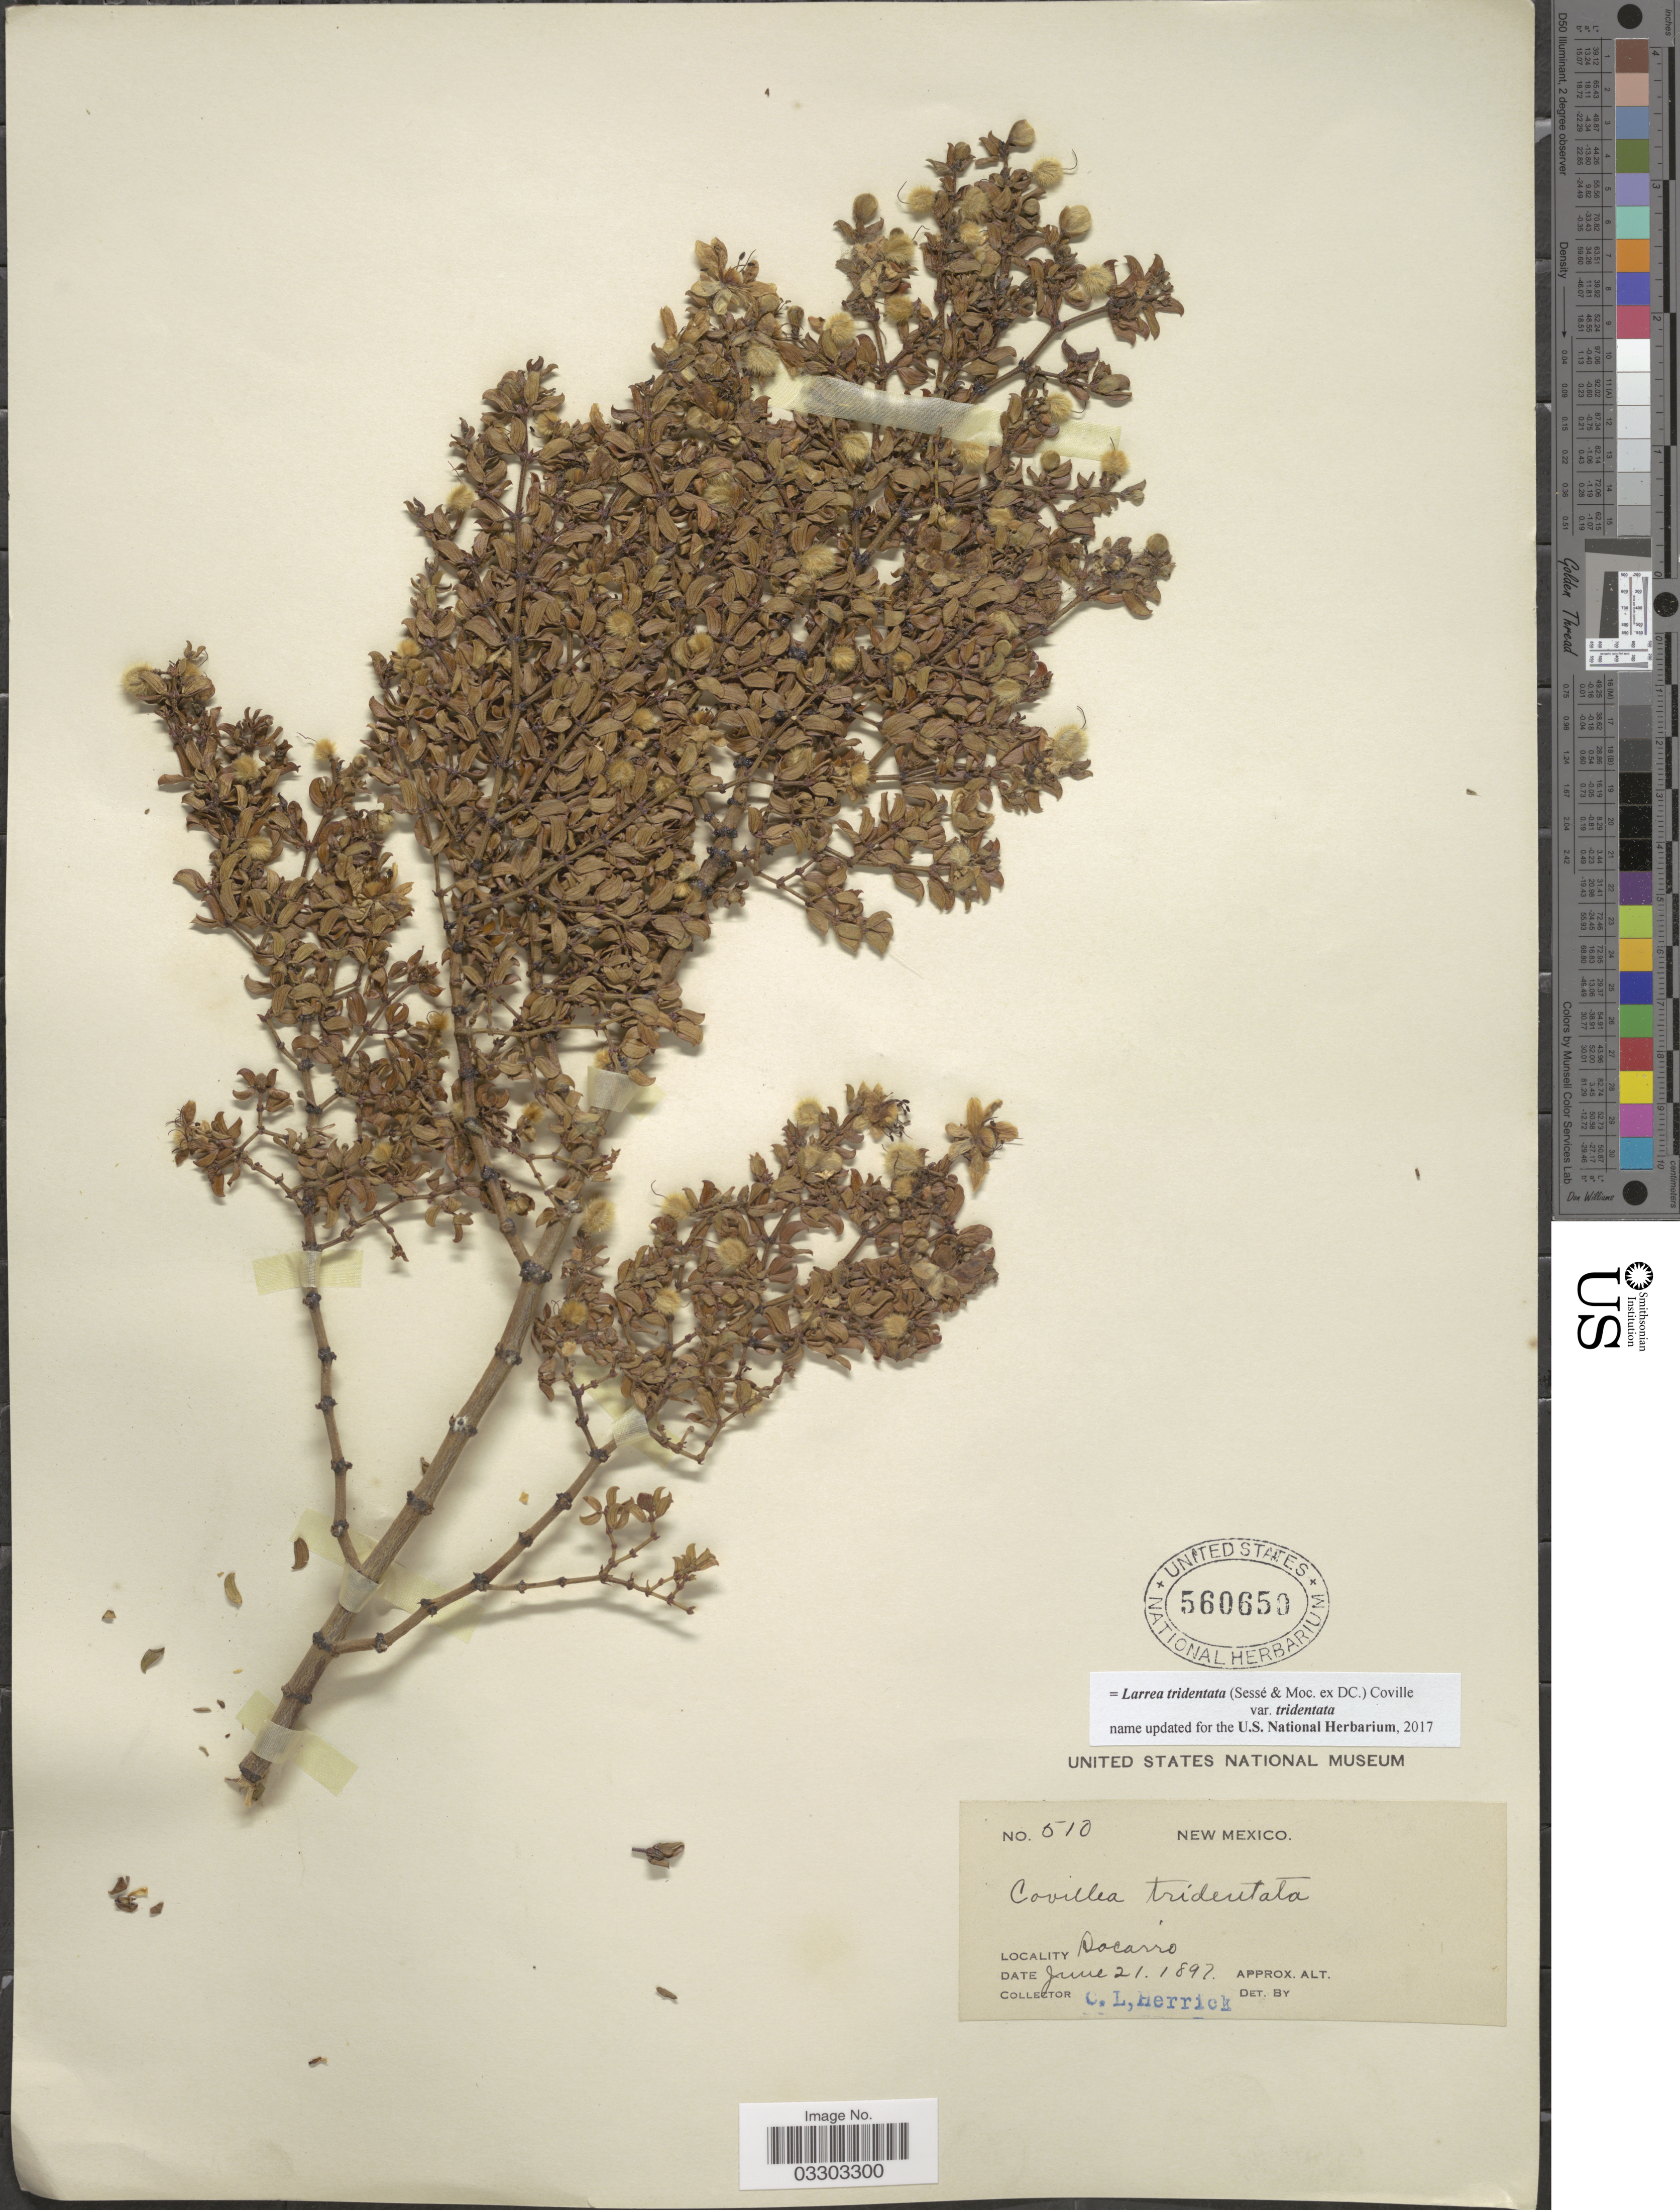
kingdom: Plantae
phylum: Tracheophyta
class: Magnoliopsida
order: Zygophyllales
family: Zygophyllaceae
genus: Larrea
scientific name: Larrea tridentata var. tridentata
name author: (Sessé & Moc. ex DC.) Coville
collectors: C. Herrick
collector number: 510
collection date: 1897-06-21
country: United States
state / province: New Mexico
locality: Socorro.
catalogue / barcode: US 560650